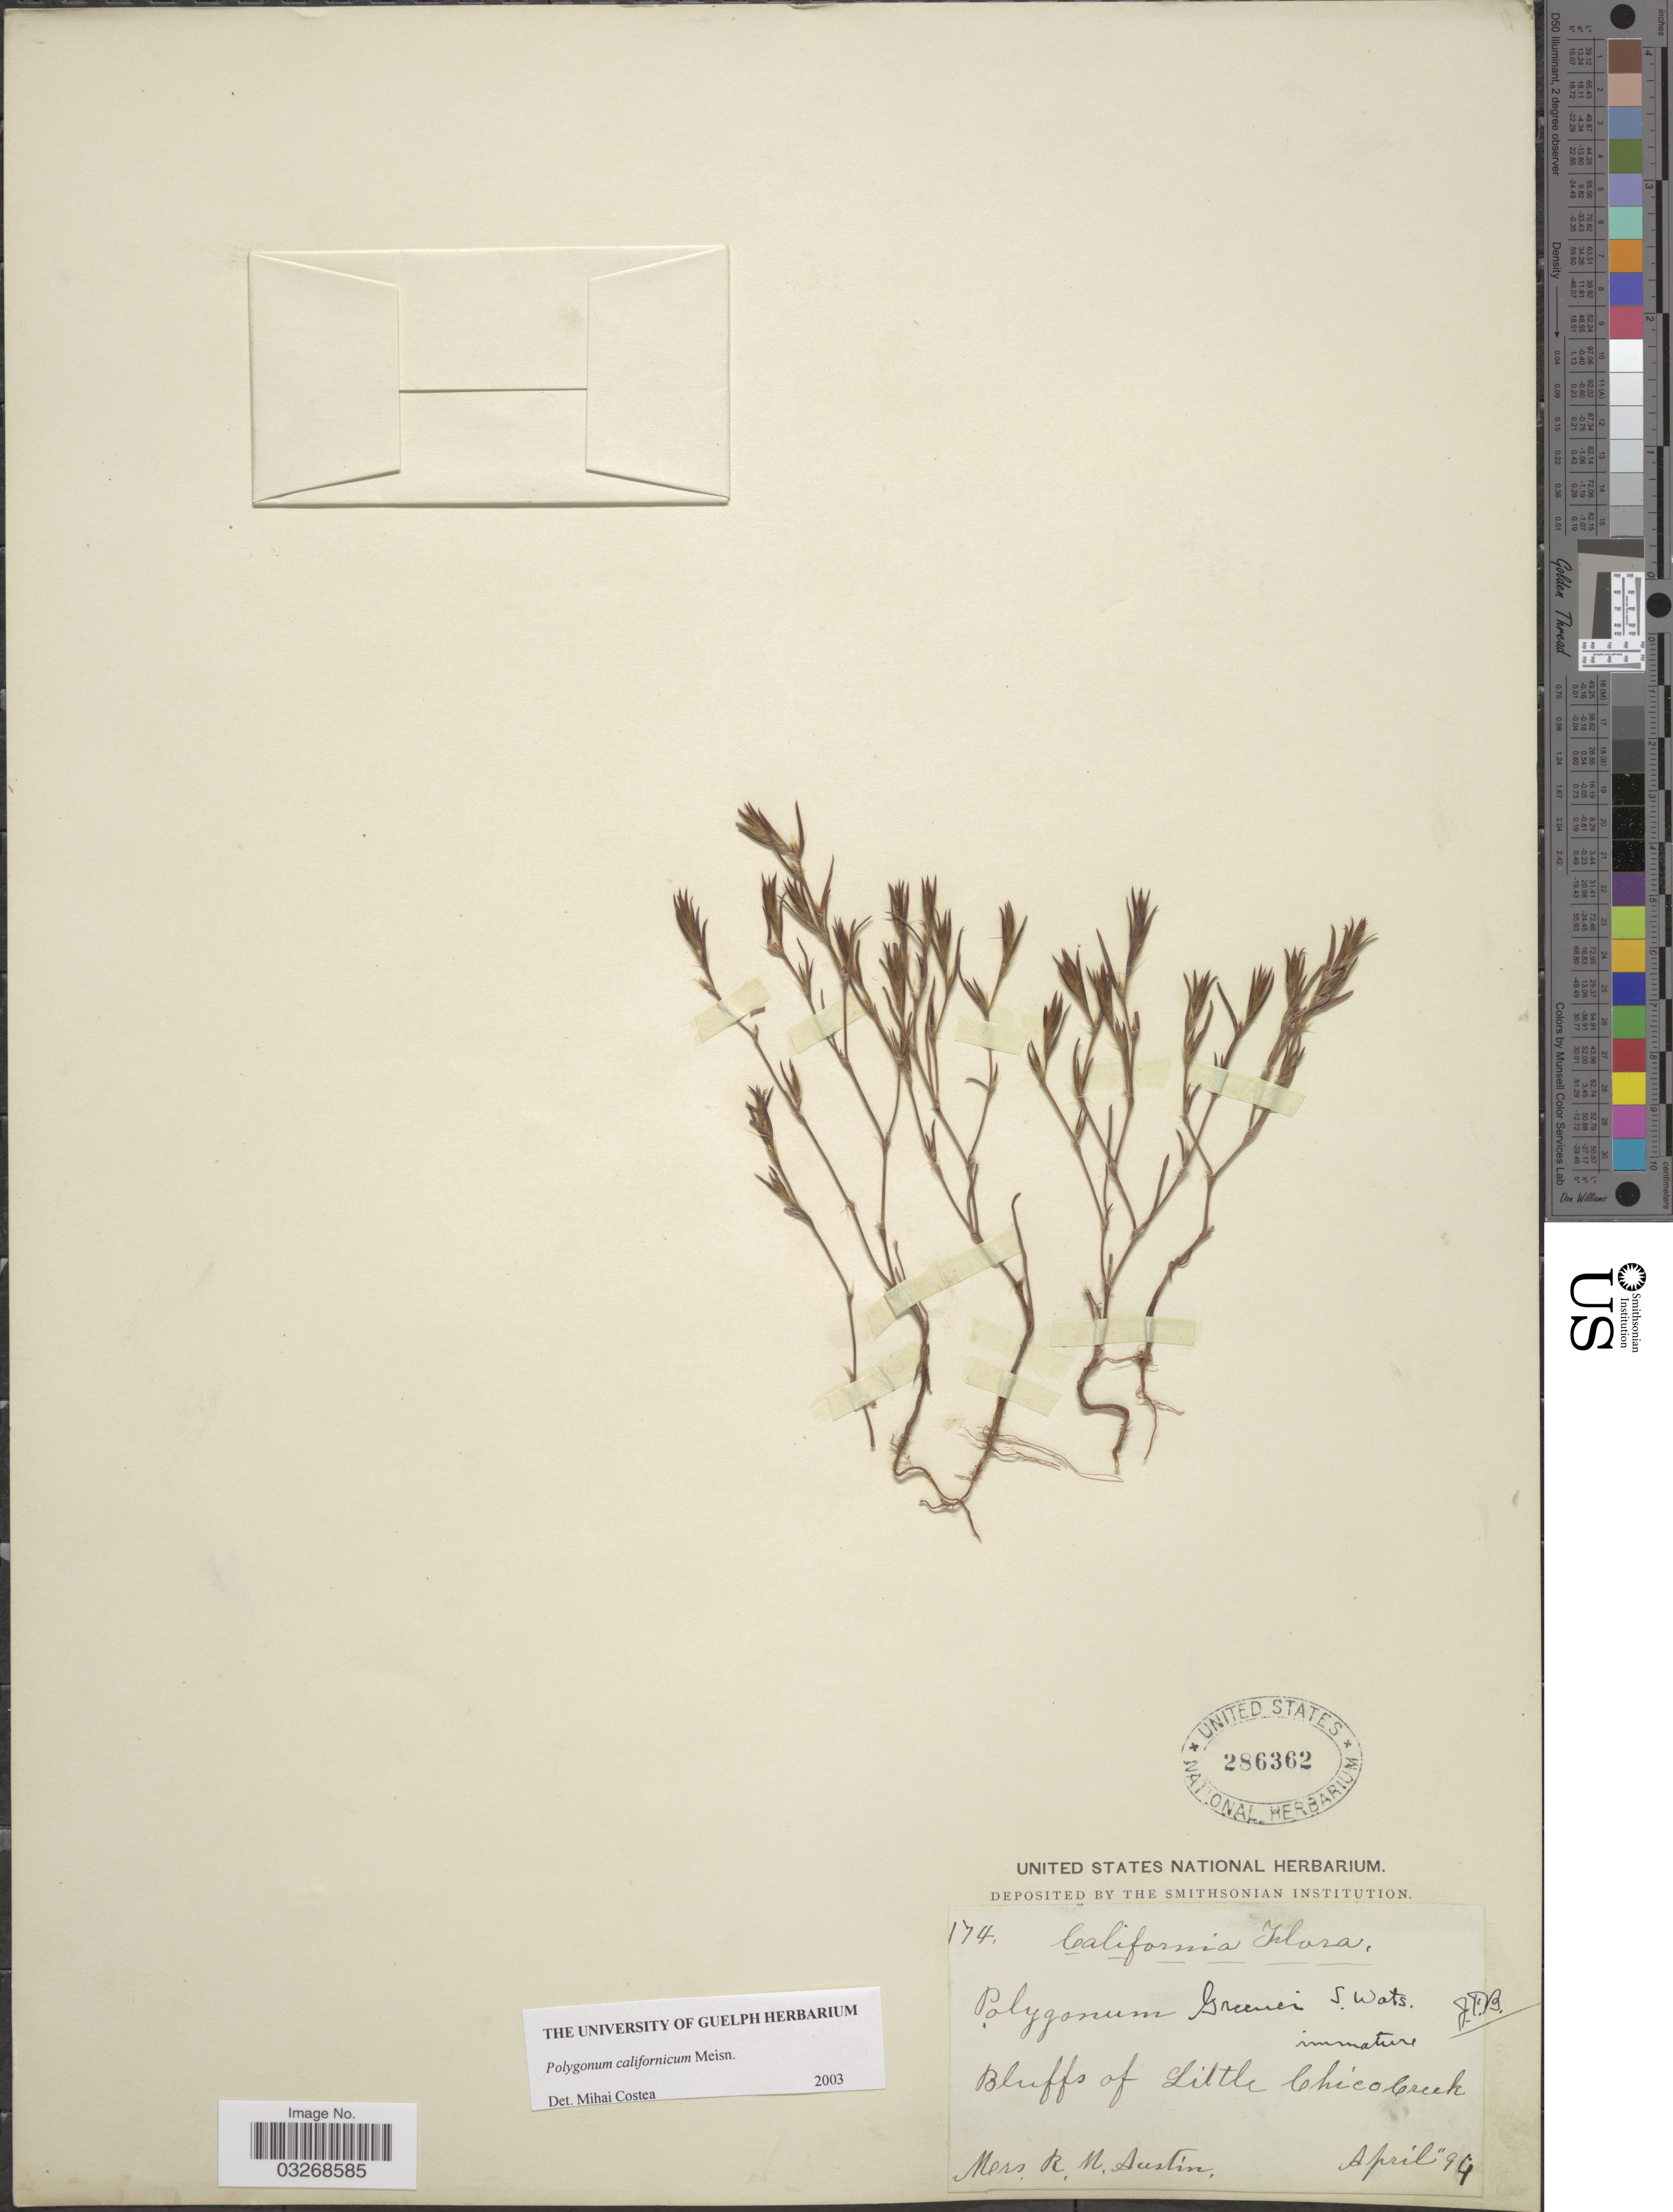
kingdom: Plantae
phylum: Tracheophyta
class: Magnoliopsida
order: Caryophyllales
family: Polygonaceae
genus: Polygonum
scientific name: Polygonum californicum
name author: Meisn.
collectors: R. Austin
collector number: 174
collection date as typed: Transcribed d/m/y: /4/94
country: United States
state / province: California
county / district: Butte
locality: Bluffs of Little Chico Creek.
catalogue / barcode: US 286362